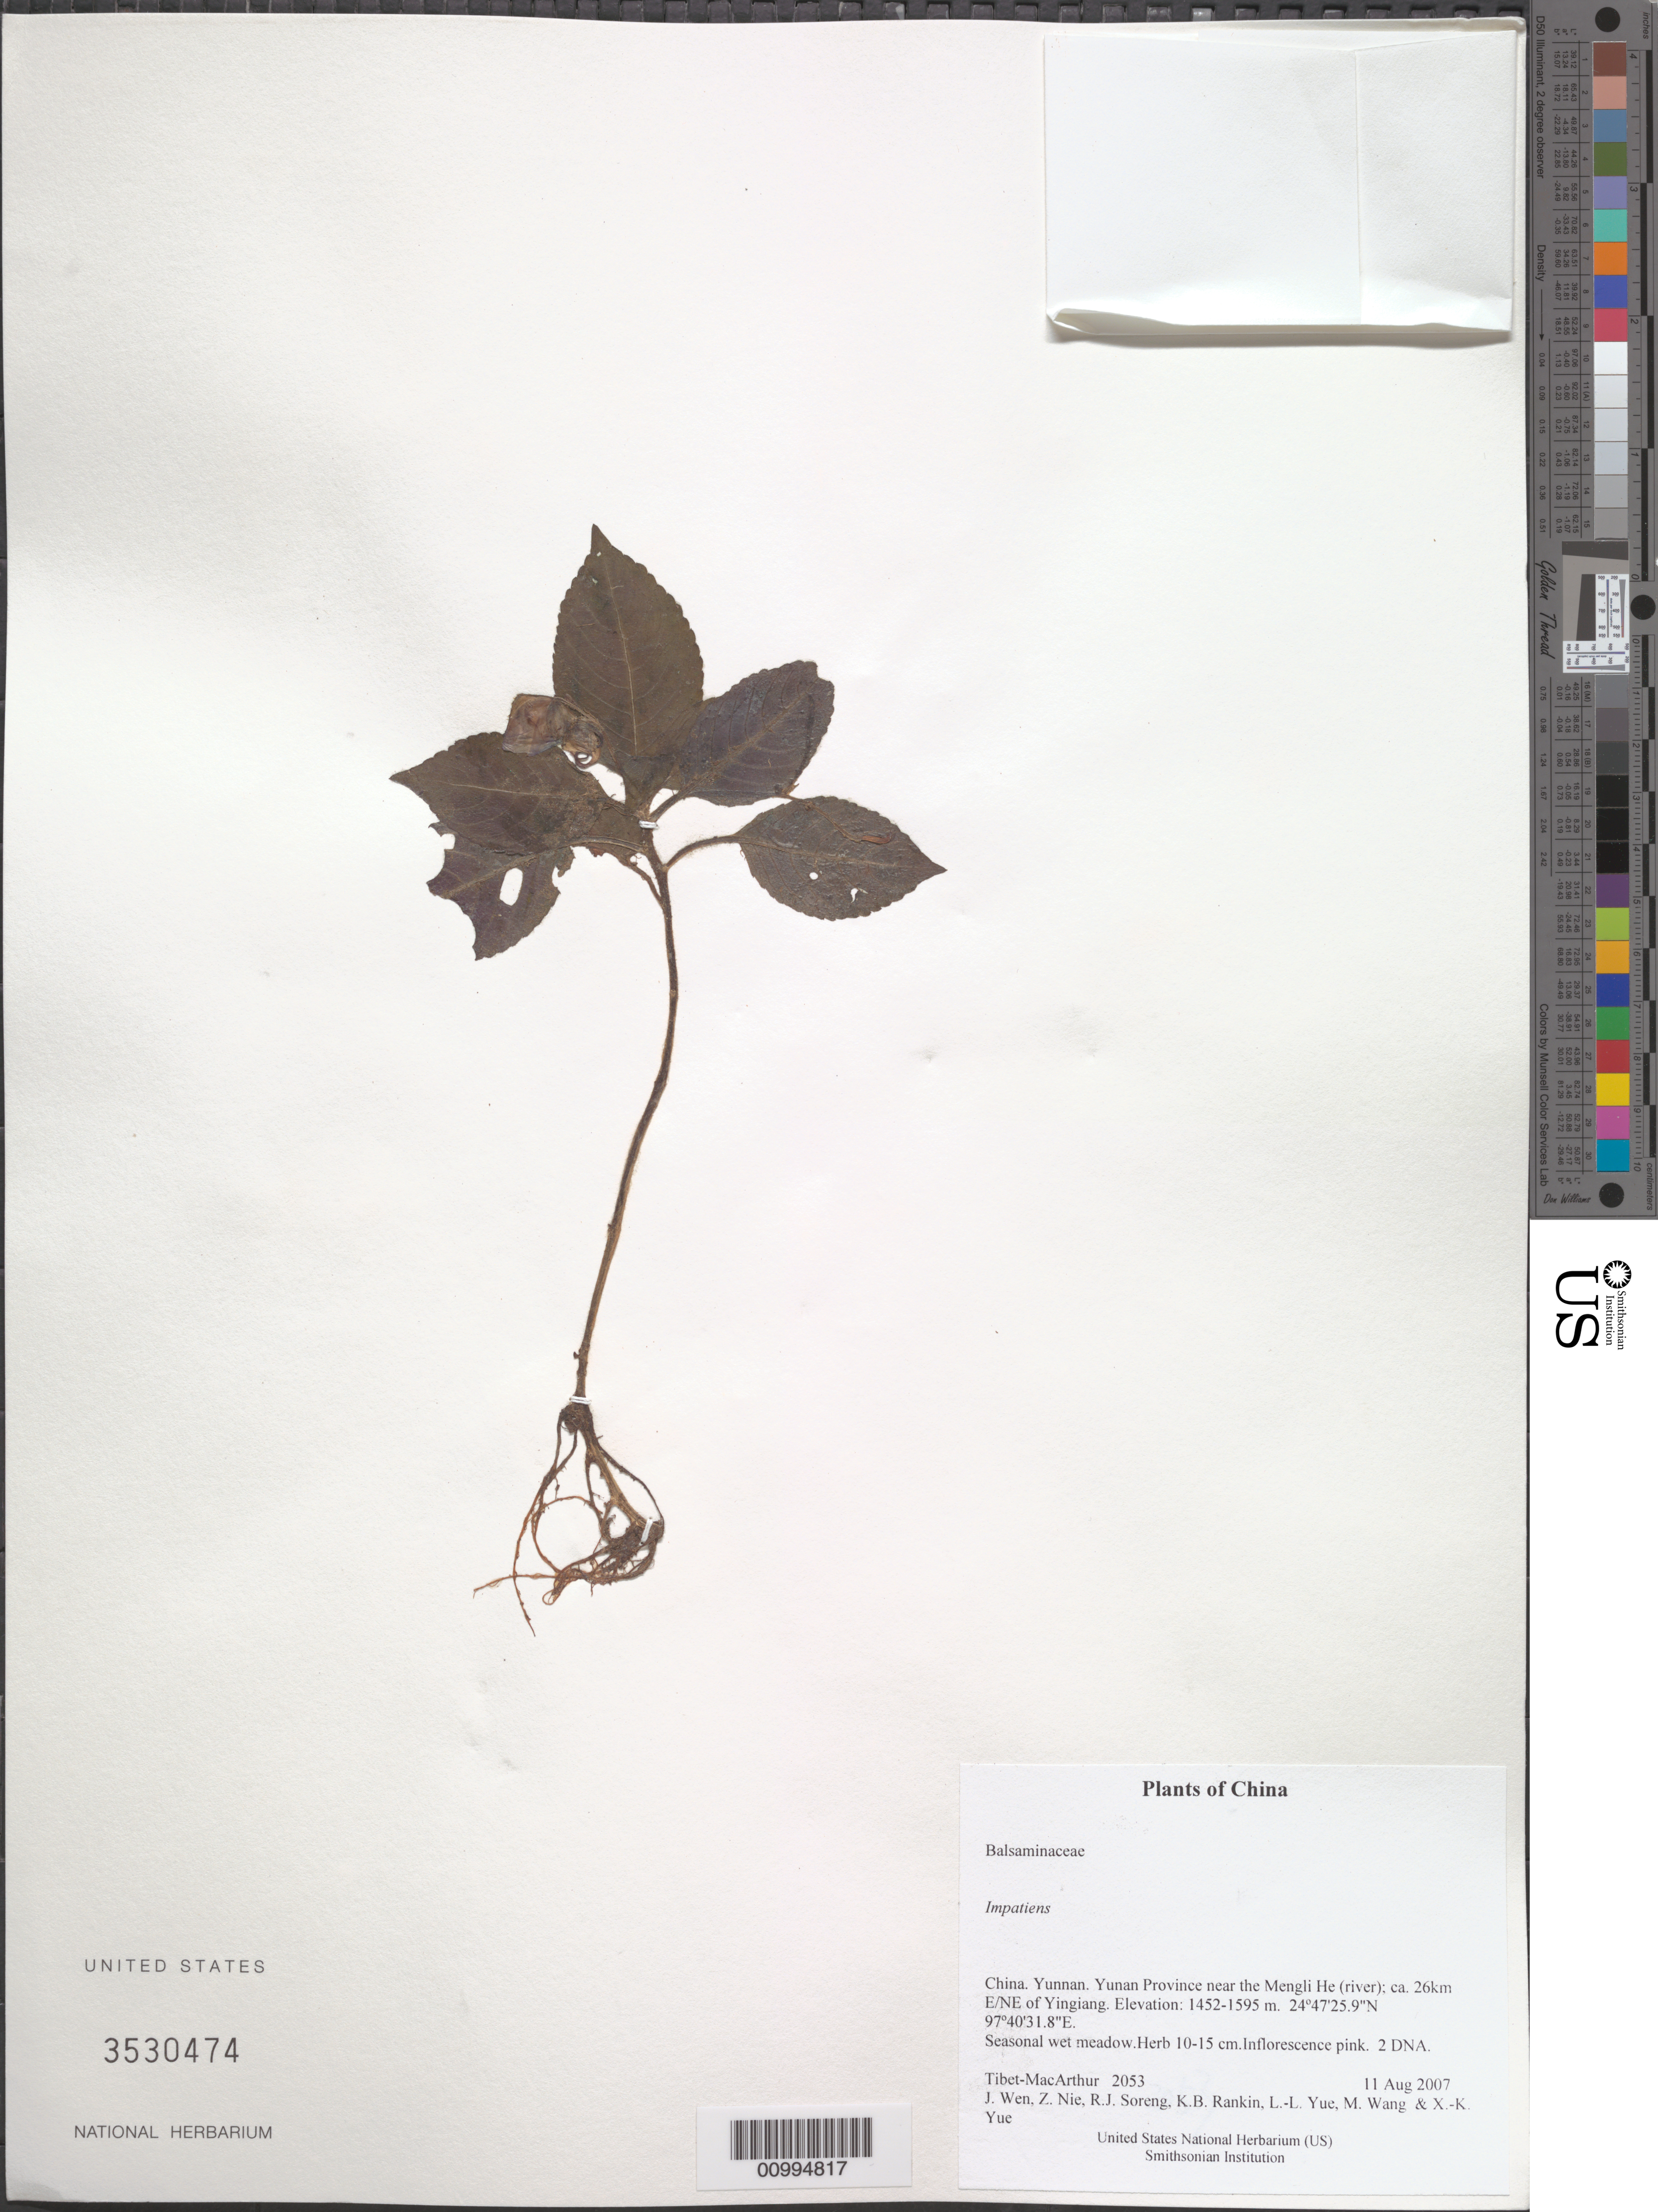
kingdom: Plantae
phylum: Tracheophyta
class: Magnoliopsida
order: Ericales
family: Balsaminaceae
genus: Impatiens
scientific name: Impatiens sp.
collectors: Tibet-MacArthur, J. Wen, Z. Nie, R. J. Soreng, K. Rankin, L. Yue, M. Wang & X. Yue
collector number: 2053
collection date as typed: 11 Aug 2007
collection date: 2007-08-11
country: China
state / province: Yunnan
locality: Yunan Province near the Mengli He (river); ca. 26km E/NE of Yingiang.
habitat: Seasonal wet meadow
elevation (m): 1452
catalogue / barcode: US 3530474